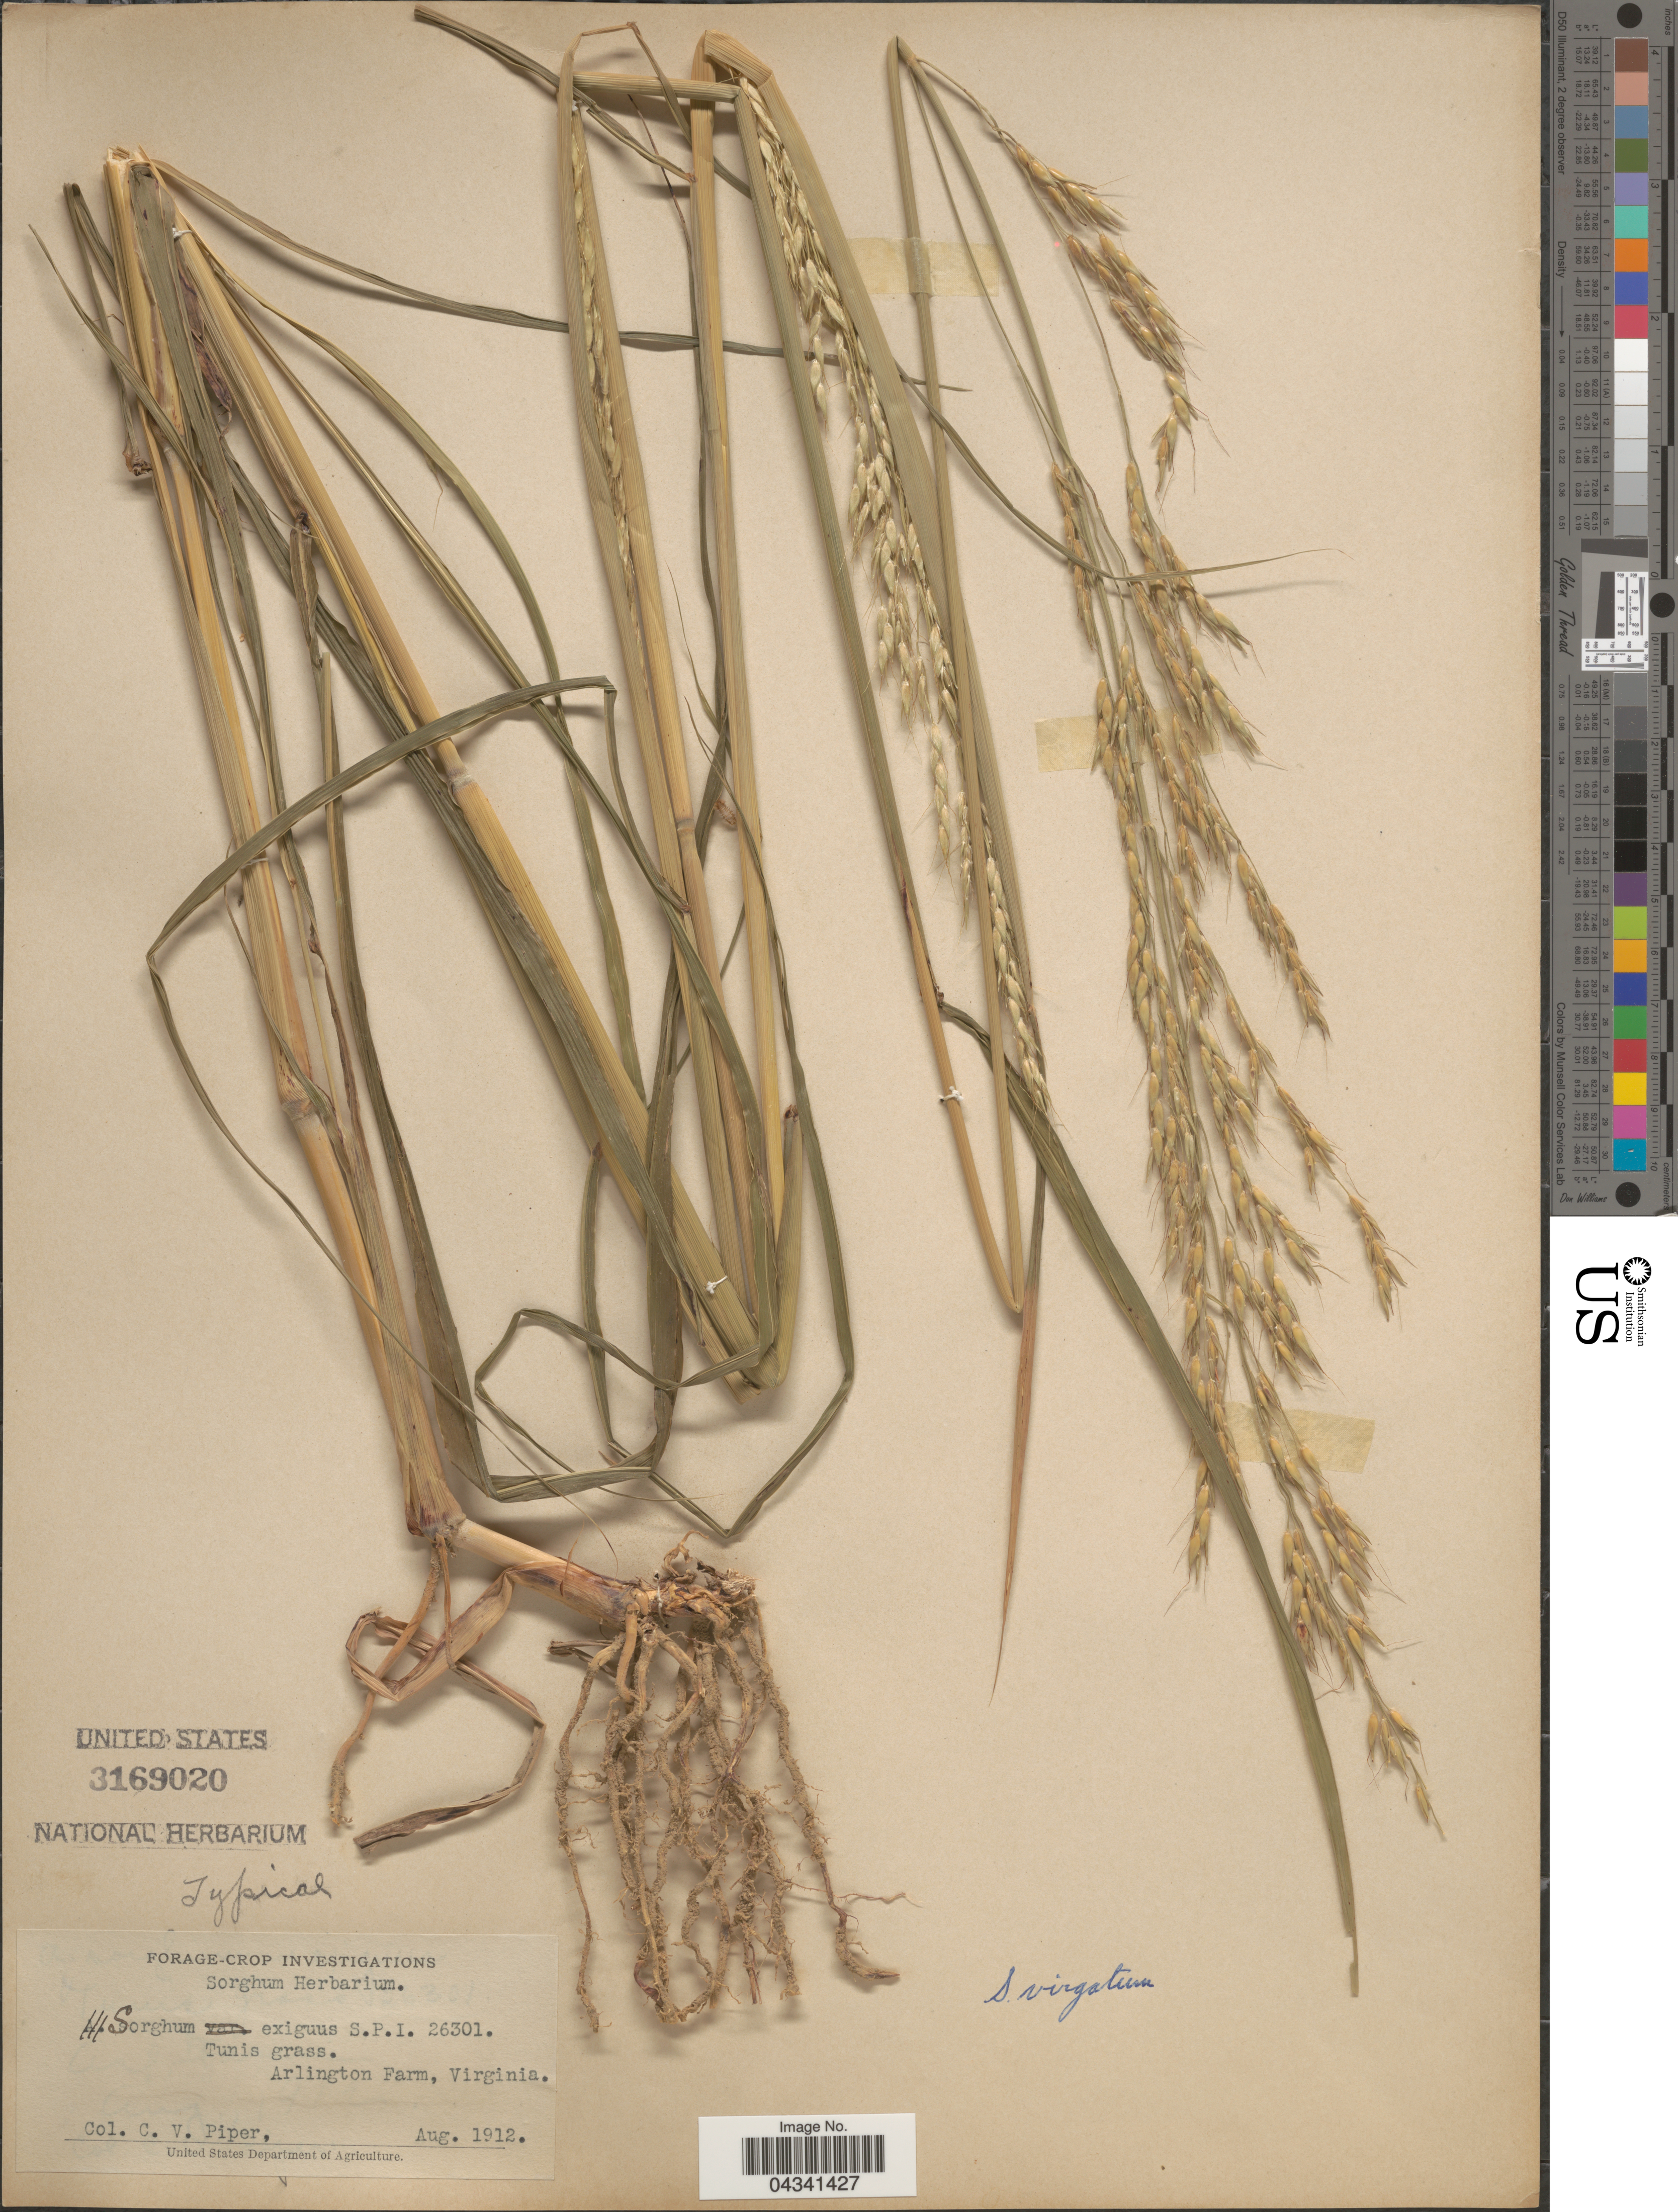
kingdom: Plantae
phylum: Tracheophyta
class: Liliopsida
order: Poales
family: Poaceae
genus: Sorghum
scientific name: Sorghum arundinaceum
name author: (Desv.) Stapf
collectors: C. V. Piper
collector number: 111*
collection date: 1912-08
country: United States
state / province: Virginia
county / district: Arlington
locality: Arlington Farm.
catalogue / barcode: US 3169020